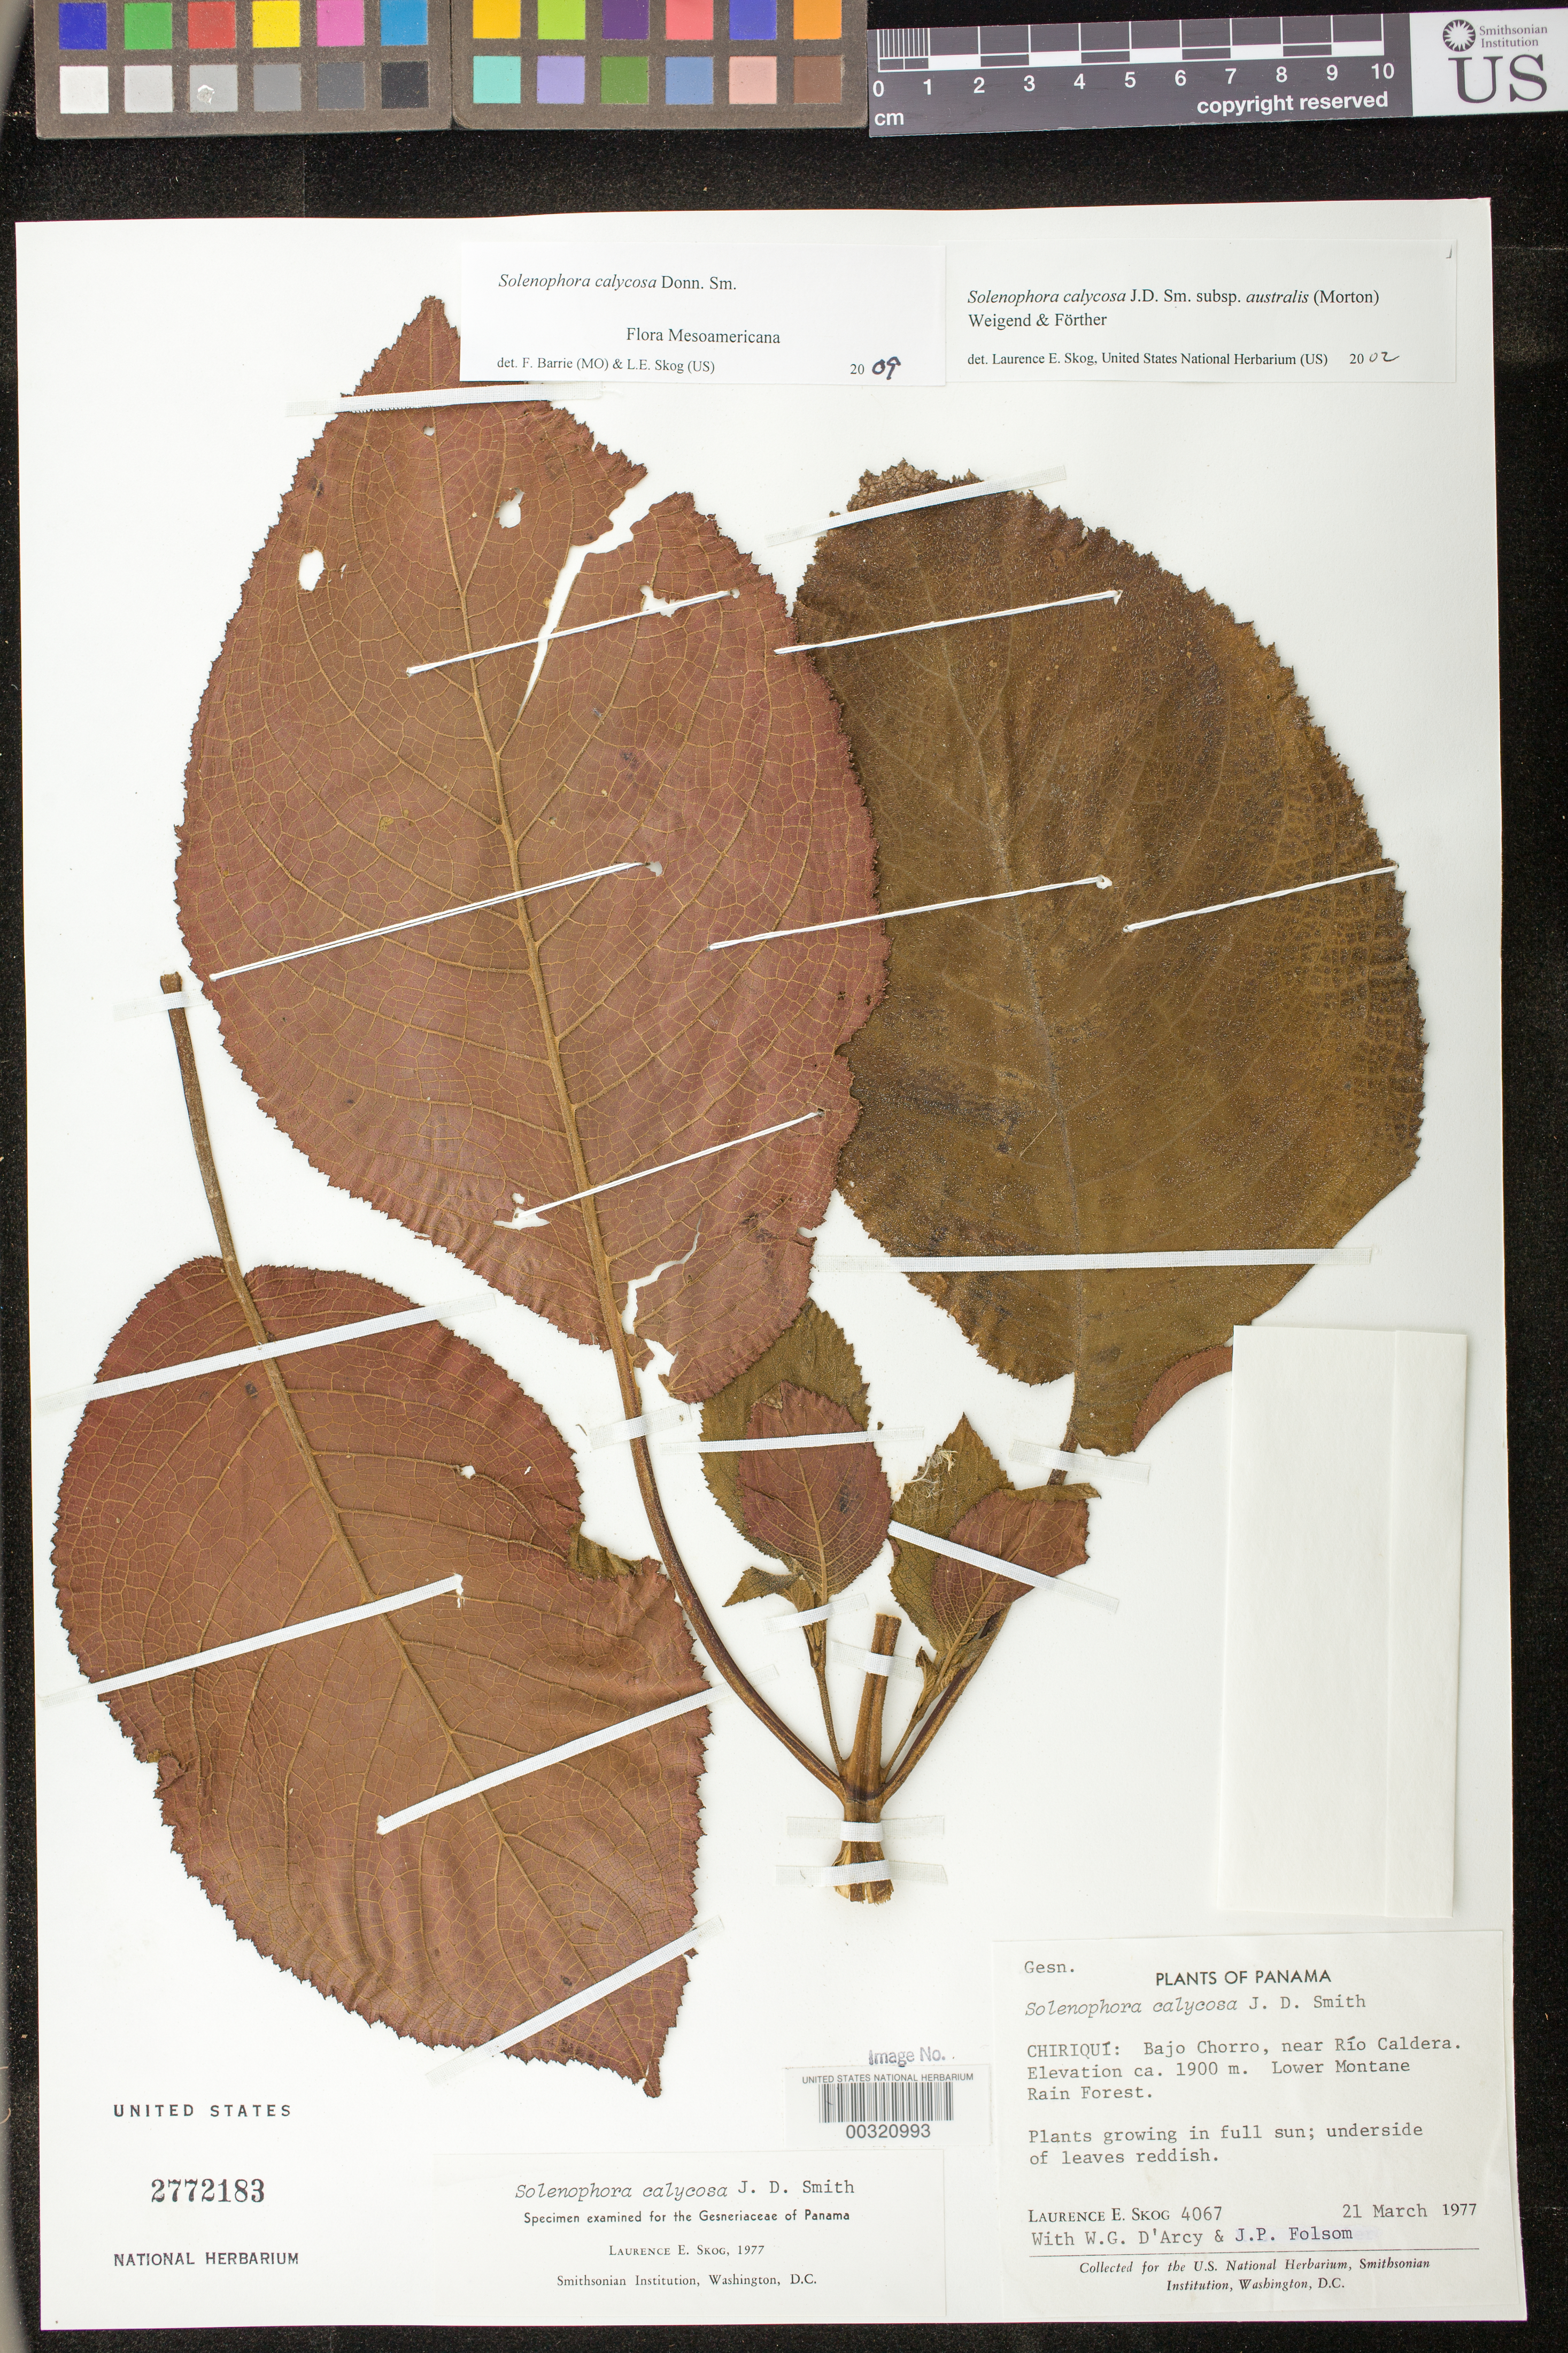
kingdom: Plantae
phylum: Tracheophyta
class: Magnoliopsida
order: Lamiales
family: Gesneriaceae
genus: Solenophora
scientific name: Solenophora calycosa subsp. australis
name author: (C.V. Morton) Weigend & Förther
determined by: Skog, Laurence E.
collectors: L. E. Skog, W. G. D'Arcy & J. P. Folsom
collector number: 4067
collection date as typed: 21 Mar 1977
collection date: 1977-03-21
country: Panama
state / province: Chiriquí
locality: Bajo Chorro, near Rio Caldera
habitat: Lower montane rain forest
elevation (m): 1900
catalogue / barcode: US 2772183